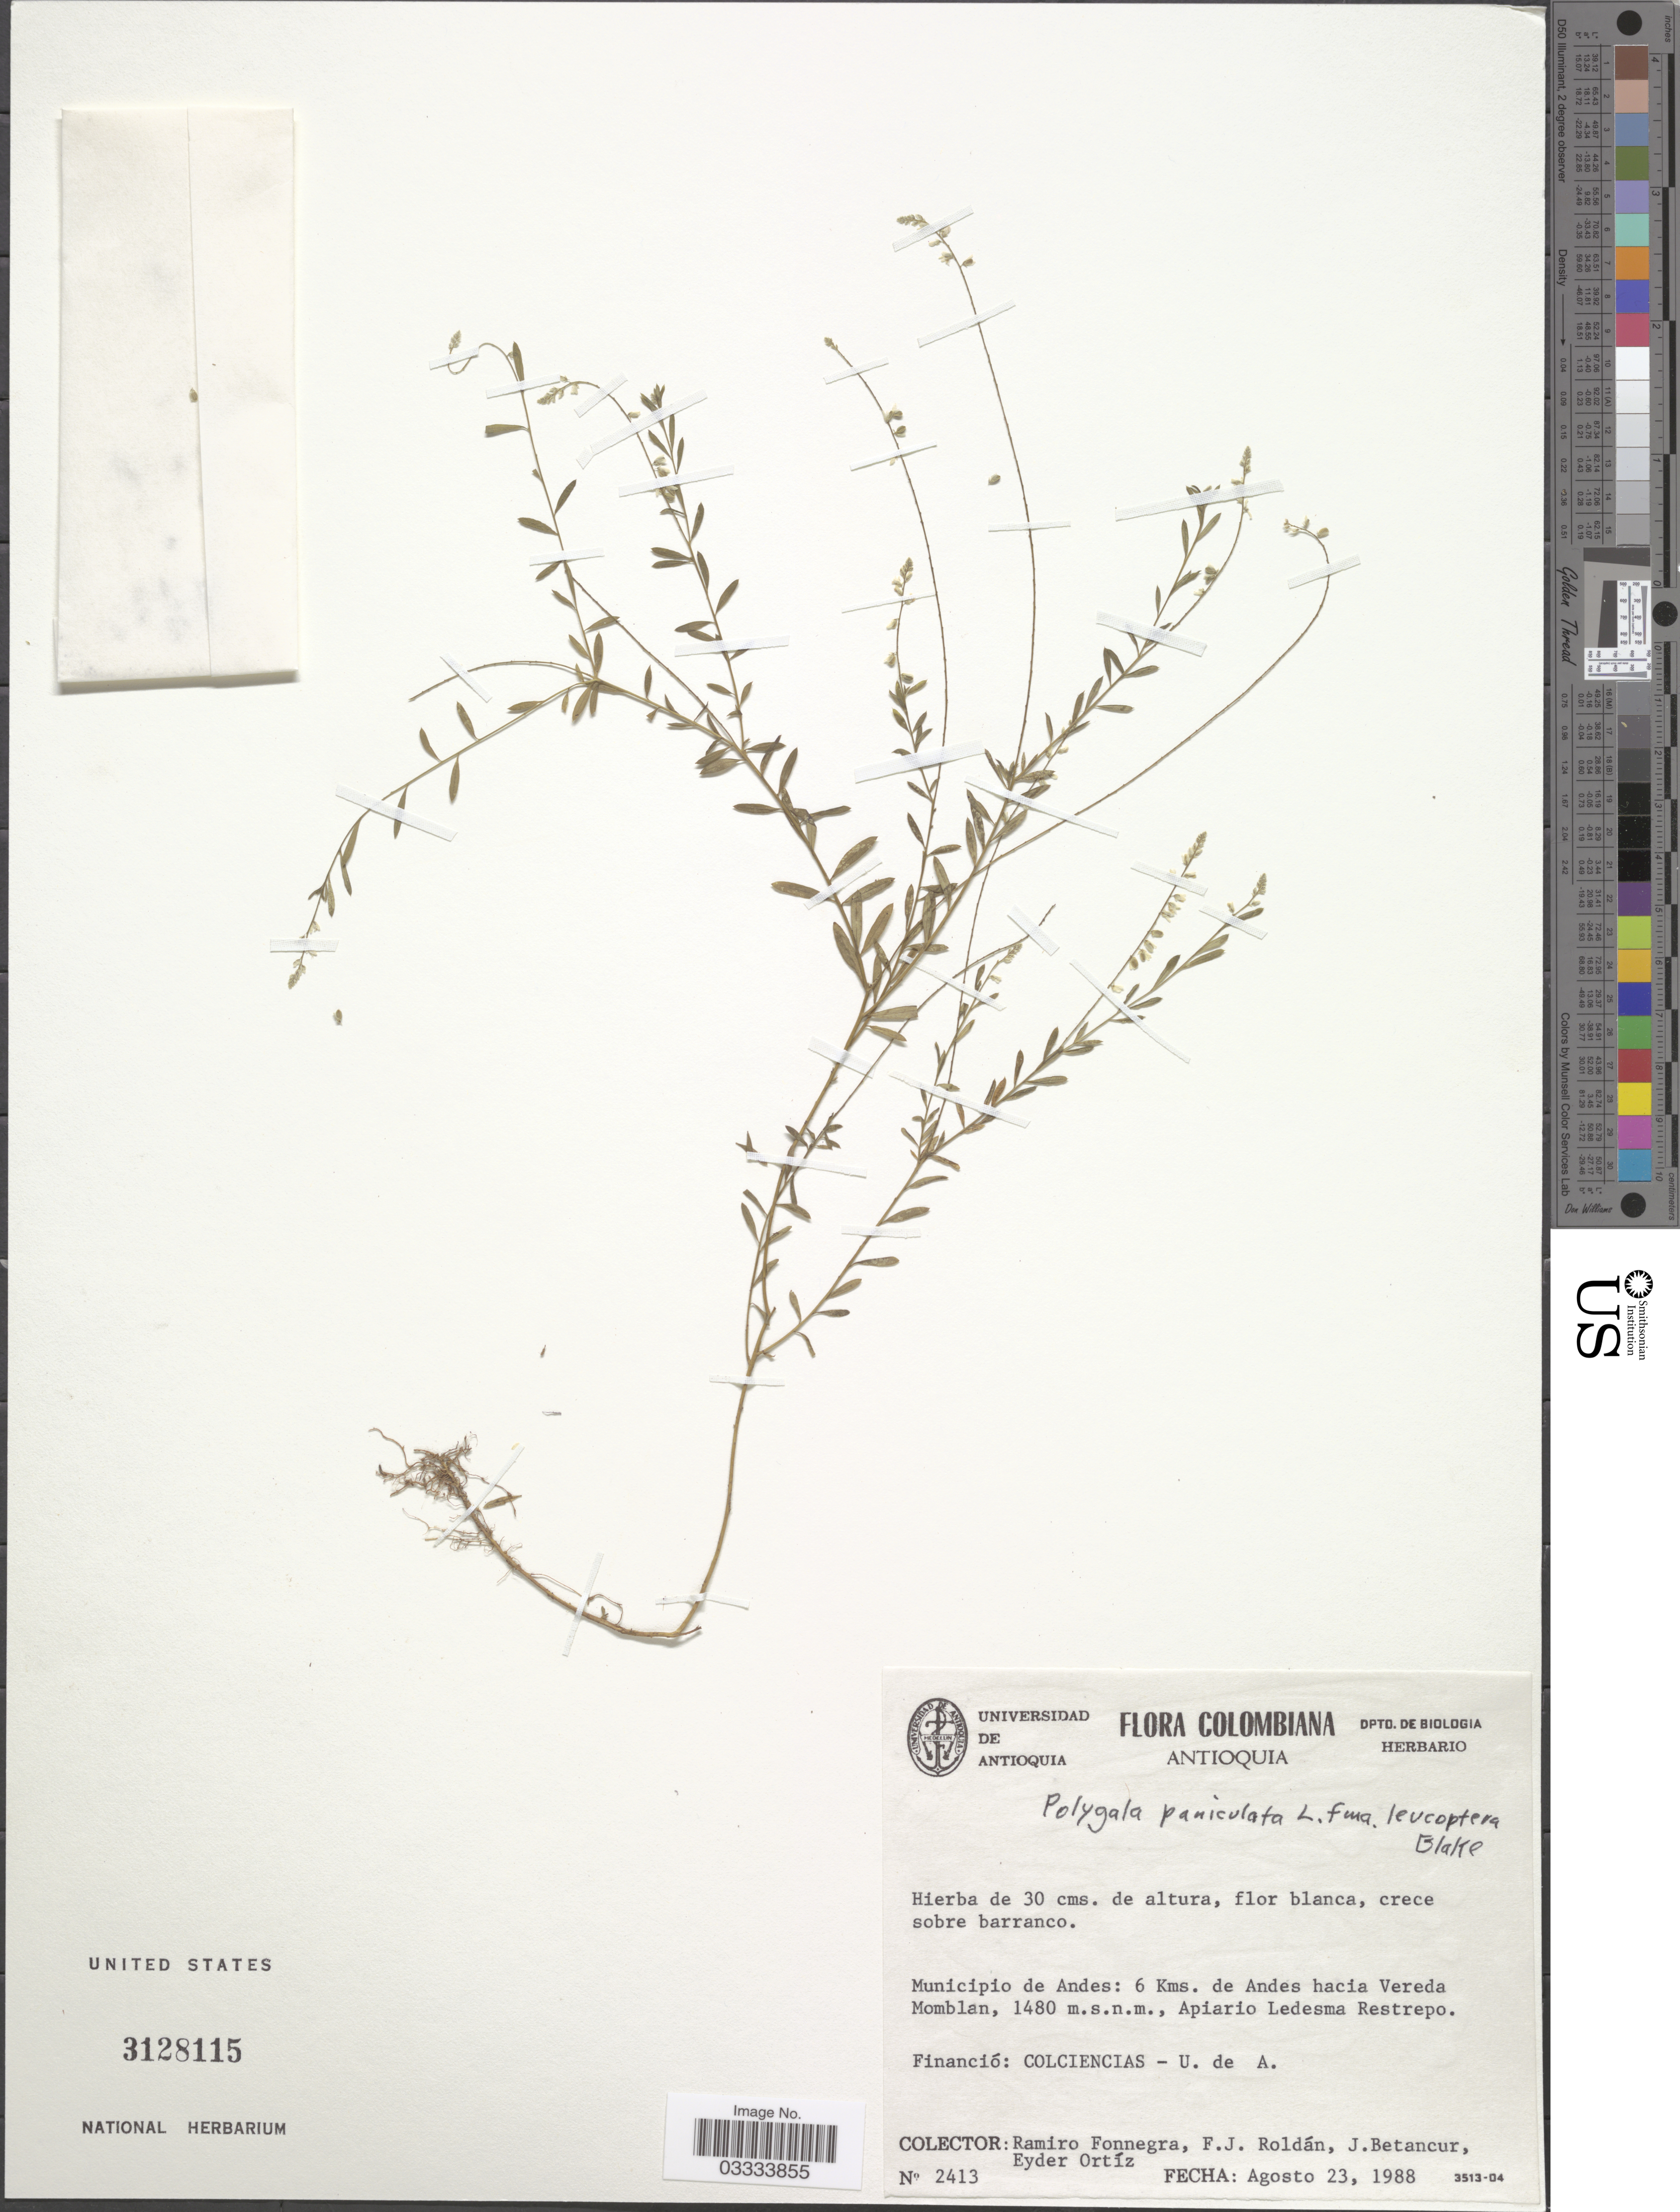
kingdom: Plantae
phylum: Tracheophyta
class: Magnoliopsida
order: Fabales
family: Polygalaceae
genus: Polygala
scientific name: Polygala paniculata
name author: L.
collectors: R. Fonnegra, F. J. Roldán, J. Betancur & E. Ortíz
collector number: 2413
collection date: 1988-08-23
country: Colombia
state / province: Antioquia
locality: Municipio de Andes: 6 Kms. de Andes hacia Vereda Momblan, Apiario Ledesma Restrepo. Financió: Colciencias - U. de A.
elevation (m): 1480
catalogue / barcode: US 3128115